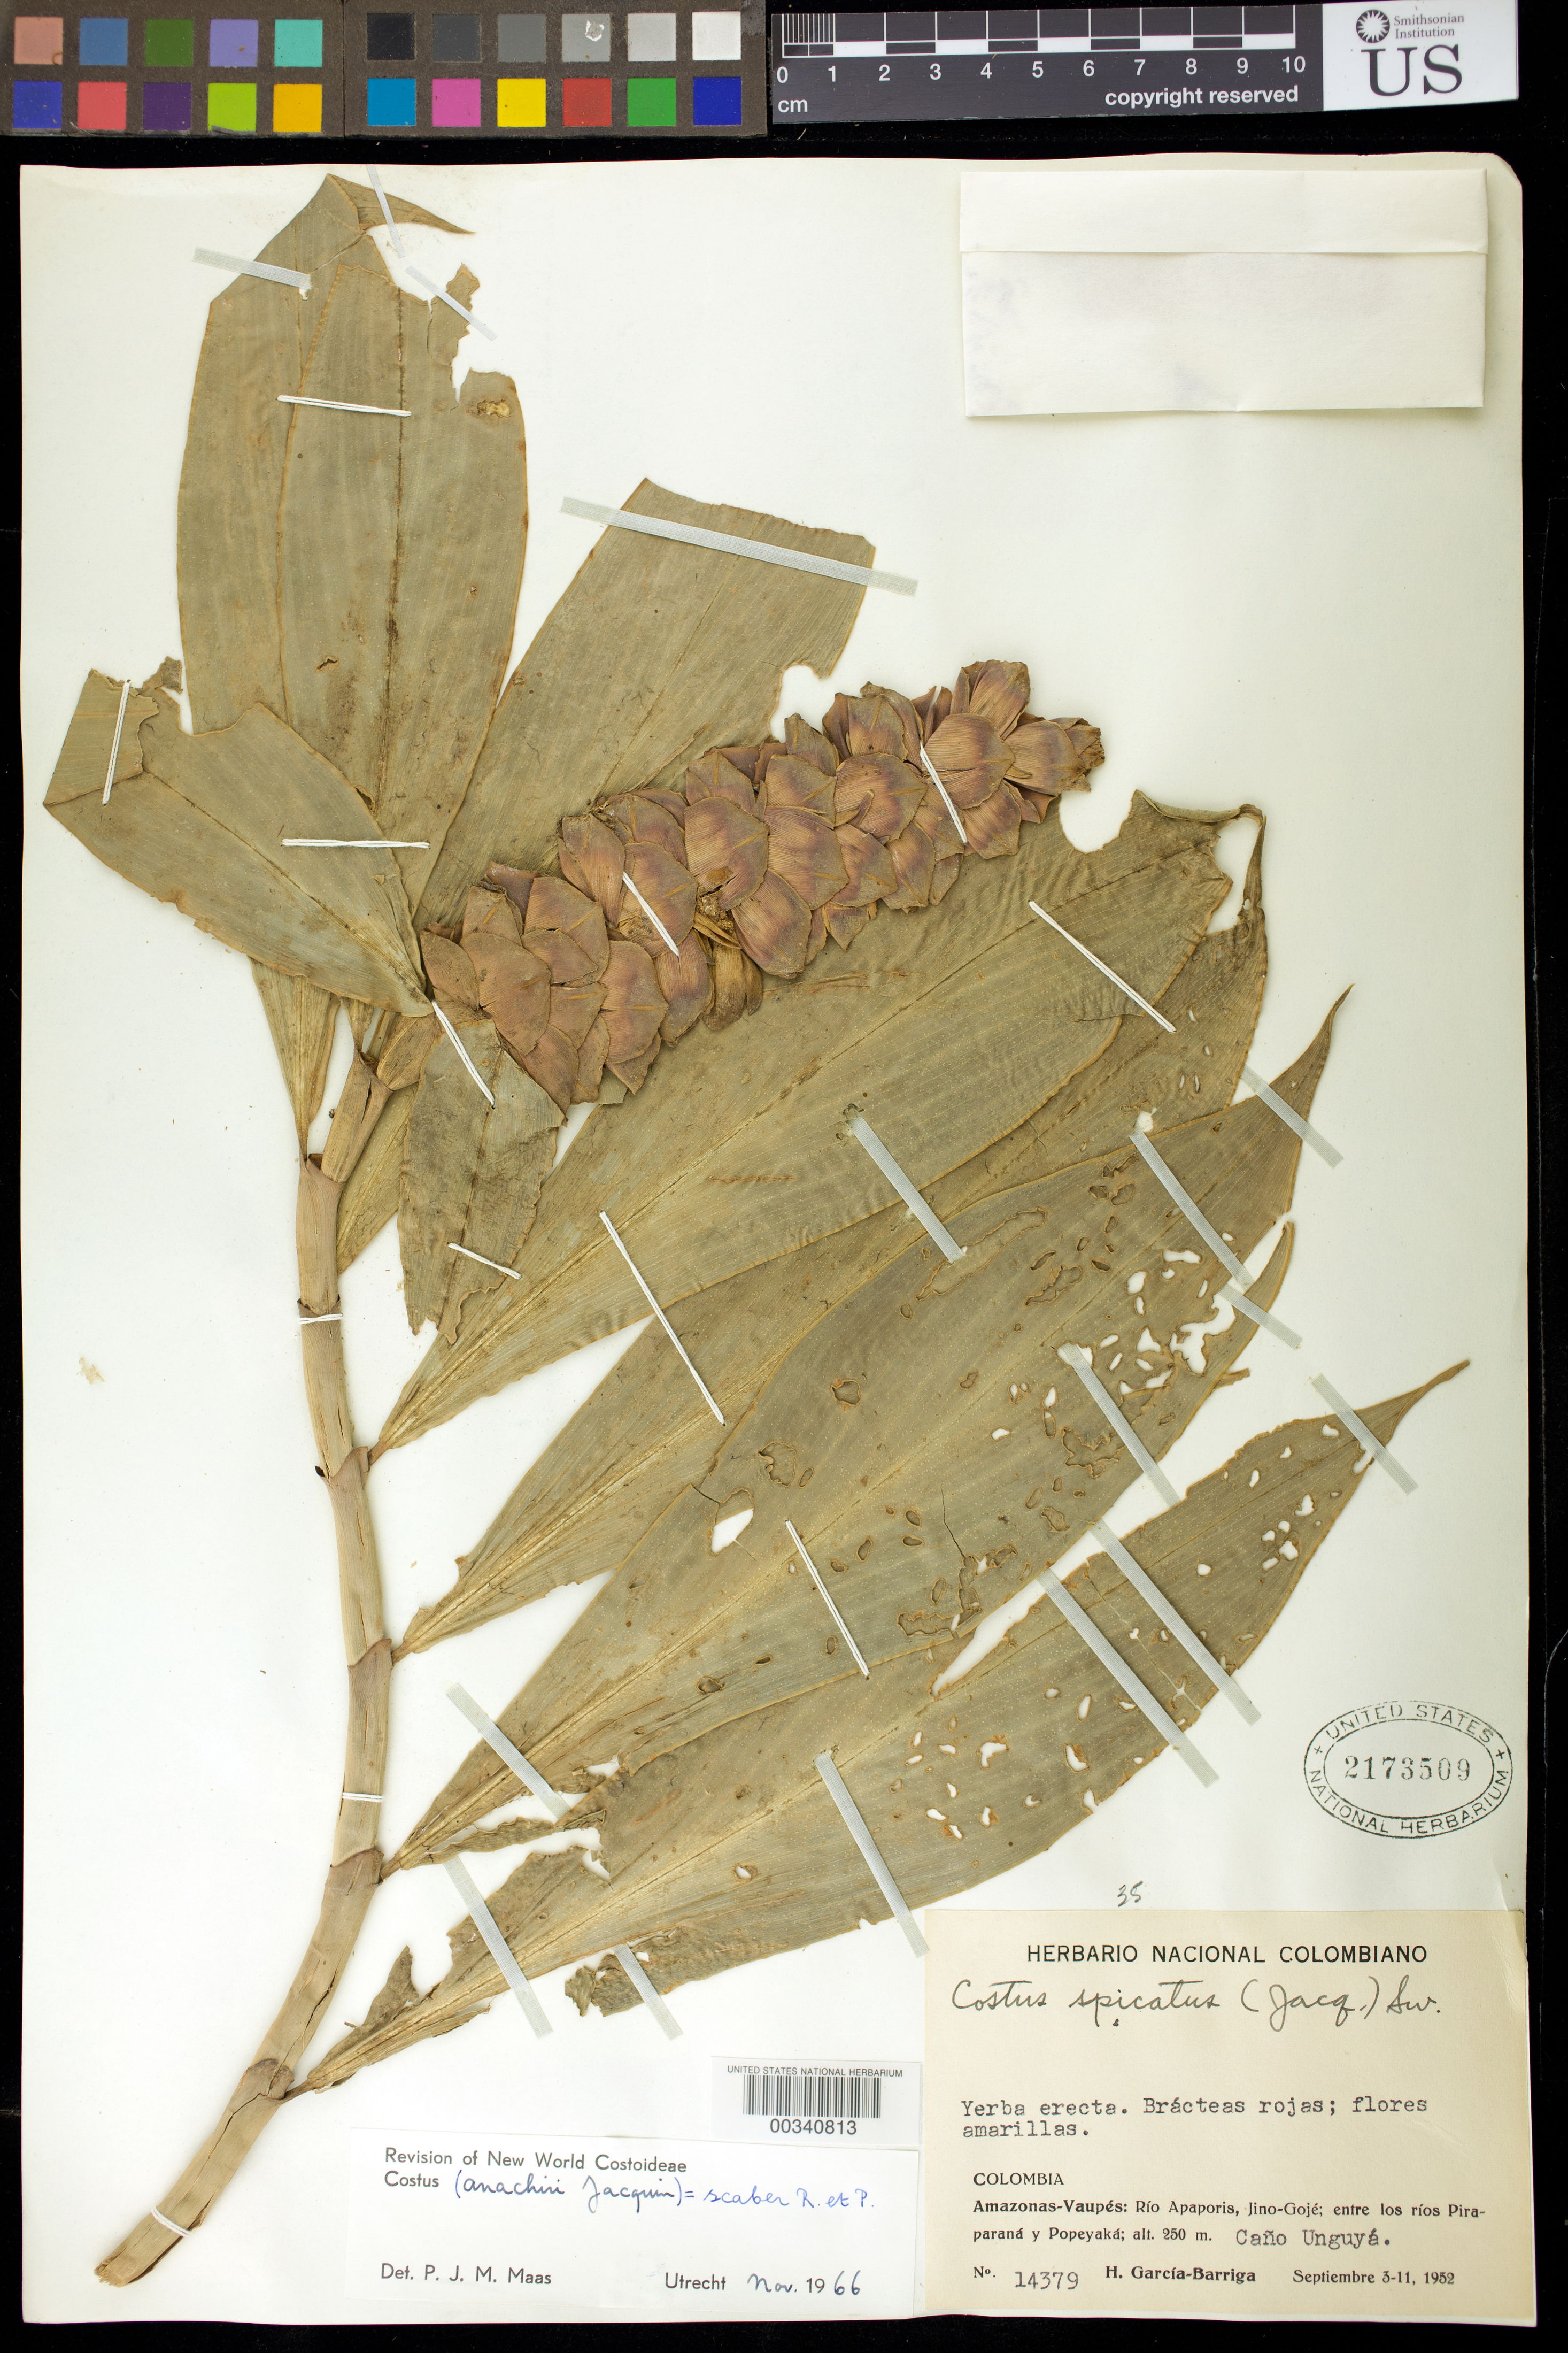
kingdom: Plantae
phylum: Tracheophyta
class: Liliopsida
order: Zingiberales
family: Costaceae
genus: Costus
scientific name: Costus scaber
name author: Ruiz & Pav.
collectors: H. García Barriga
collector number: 14379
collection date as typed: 03 Sep 1952 to 11 Sep 1952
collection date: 1952-09-03/1952-09-11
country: Colombia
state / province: Amazônas / Vaupés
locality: Amazonas-Vaupes, Rio Apaporis, Jinogojé, between los Rios Piraparana and Popeyaka, Caño Unguya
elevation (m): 250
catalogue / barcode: US 2173509